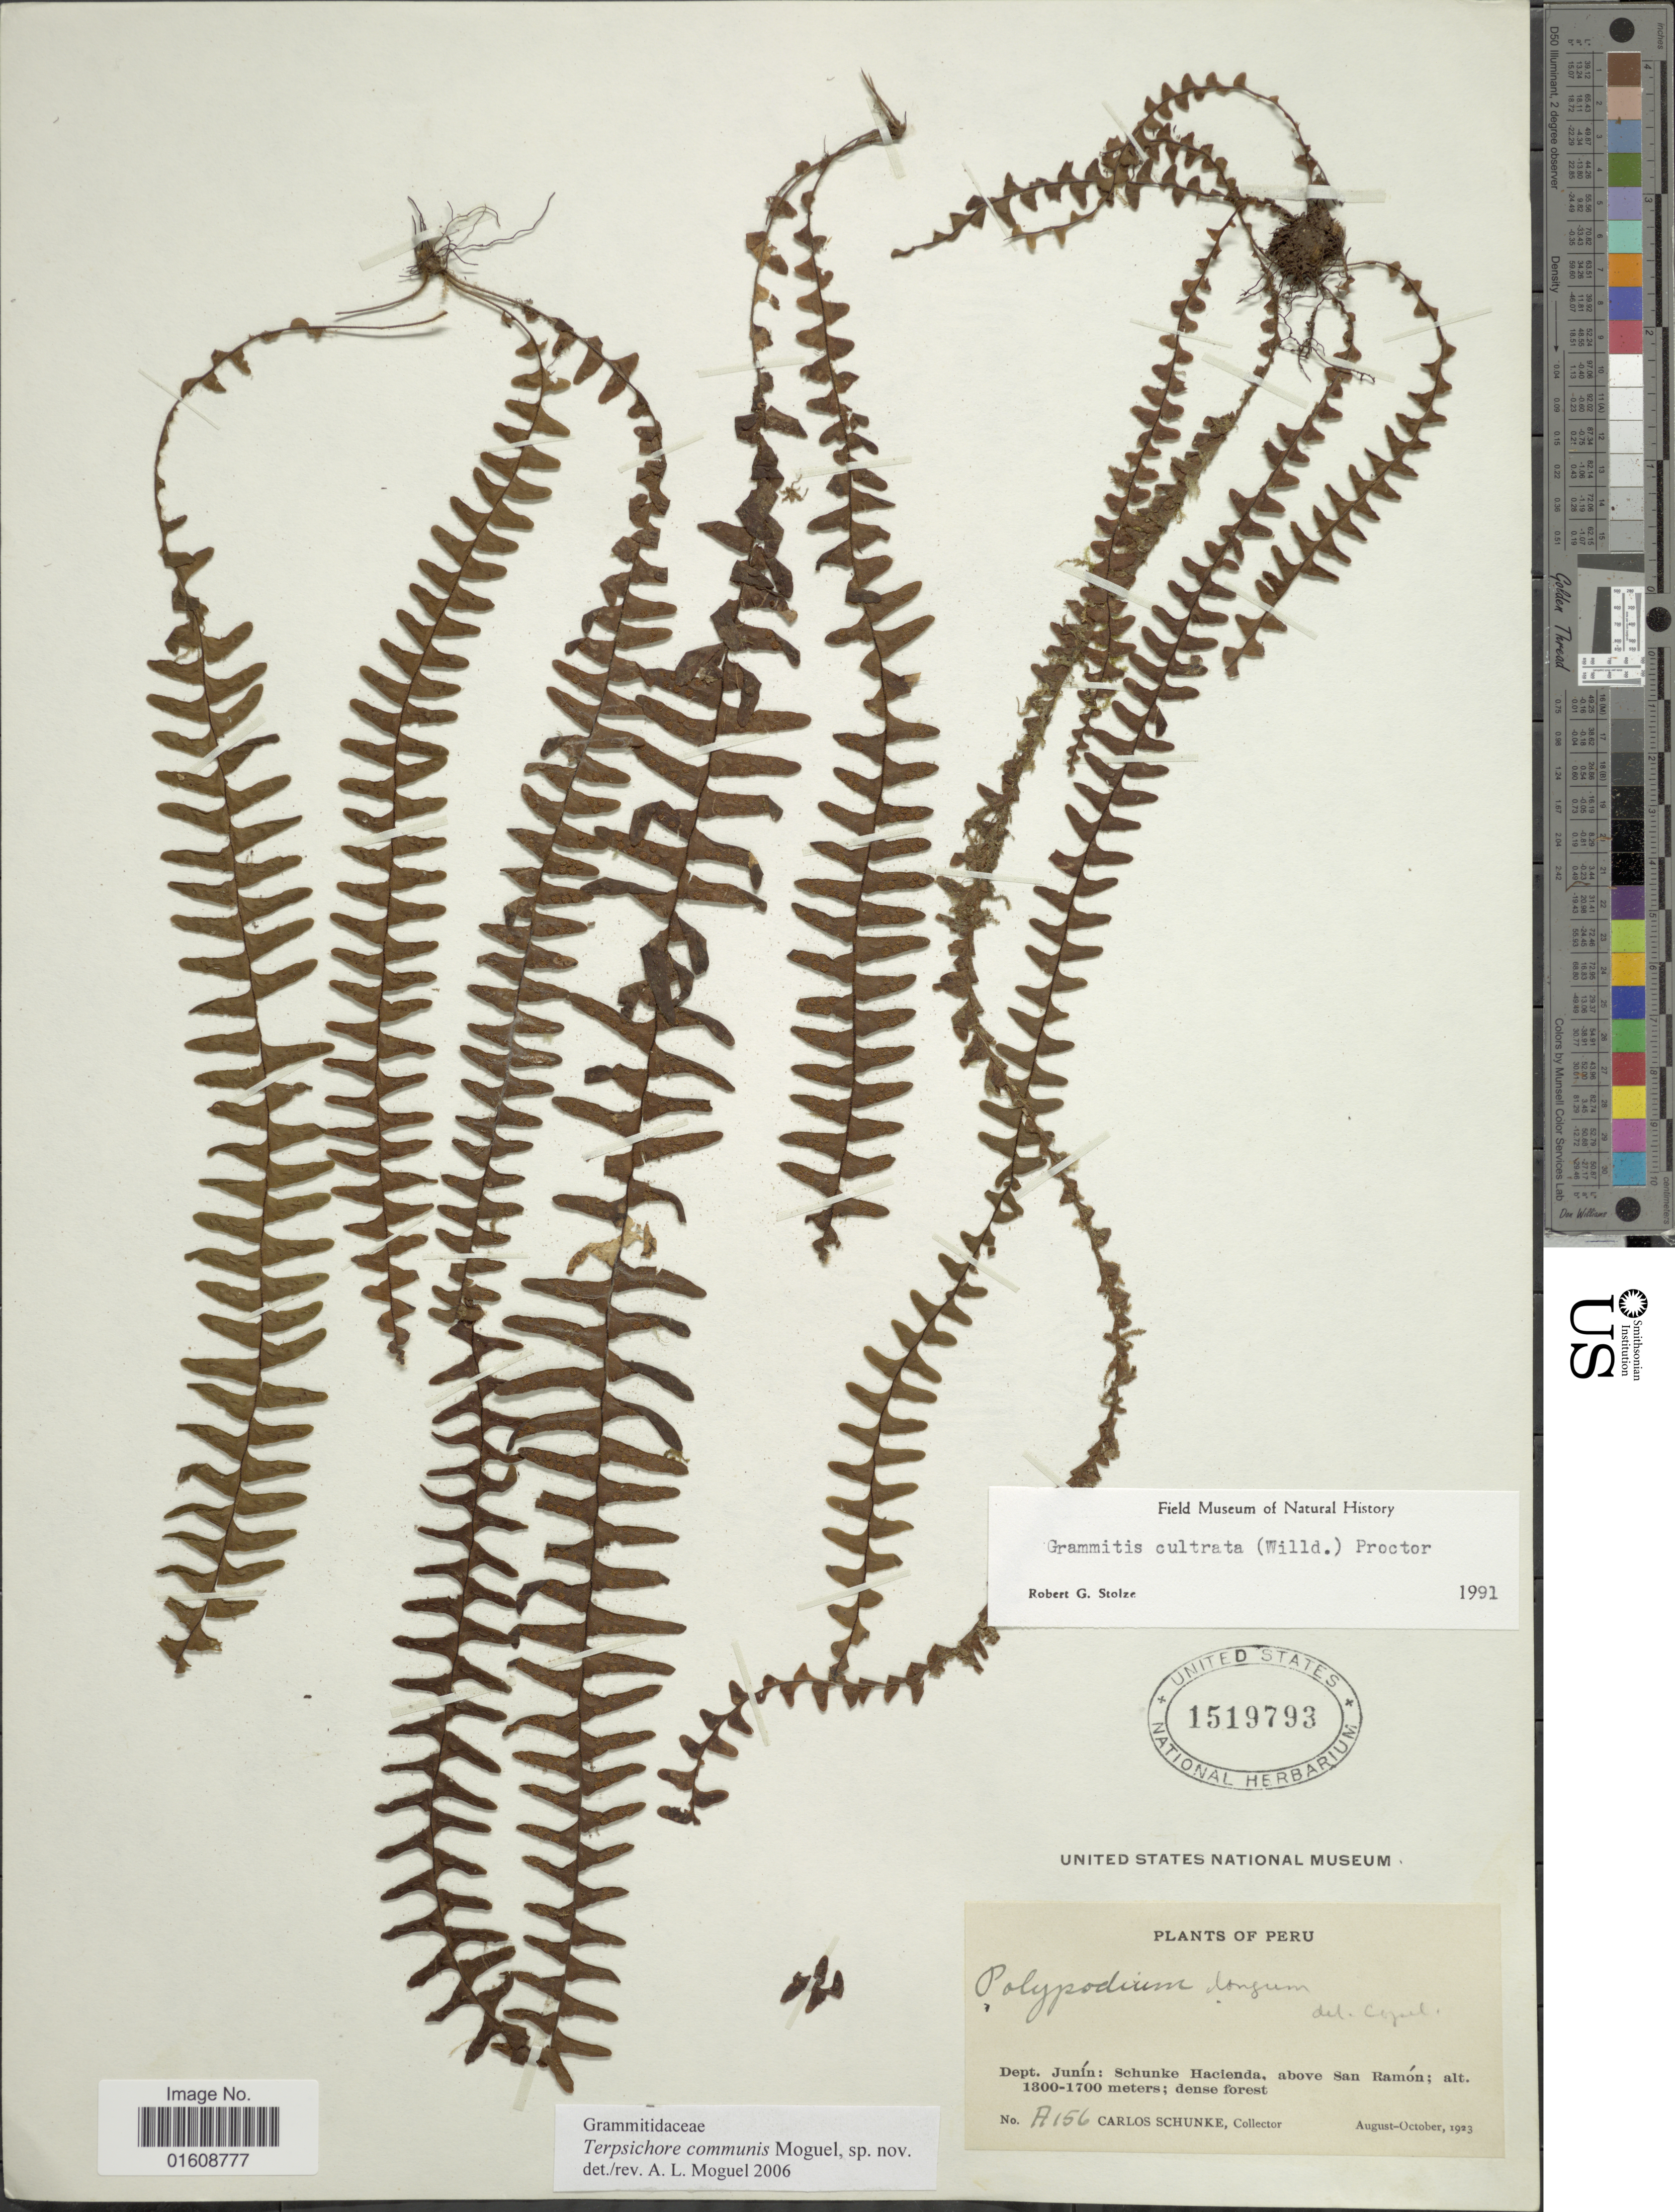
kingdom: Plantae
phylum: Tracheophyta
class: Polypodiopsida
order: Polypodiales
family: Polypodiaceae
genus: Alansmia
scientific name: Alansmia cultrata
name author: (Bory ex Willd.) Moguel & M. Kessler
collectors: C. Schunke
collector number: A156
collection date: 1923-08/1923-10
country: Peru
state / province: Junín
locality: Schunke Hacienda, above San Ramón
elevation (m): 1300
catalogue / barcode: US 1519793